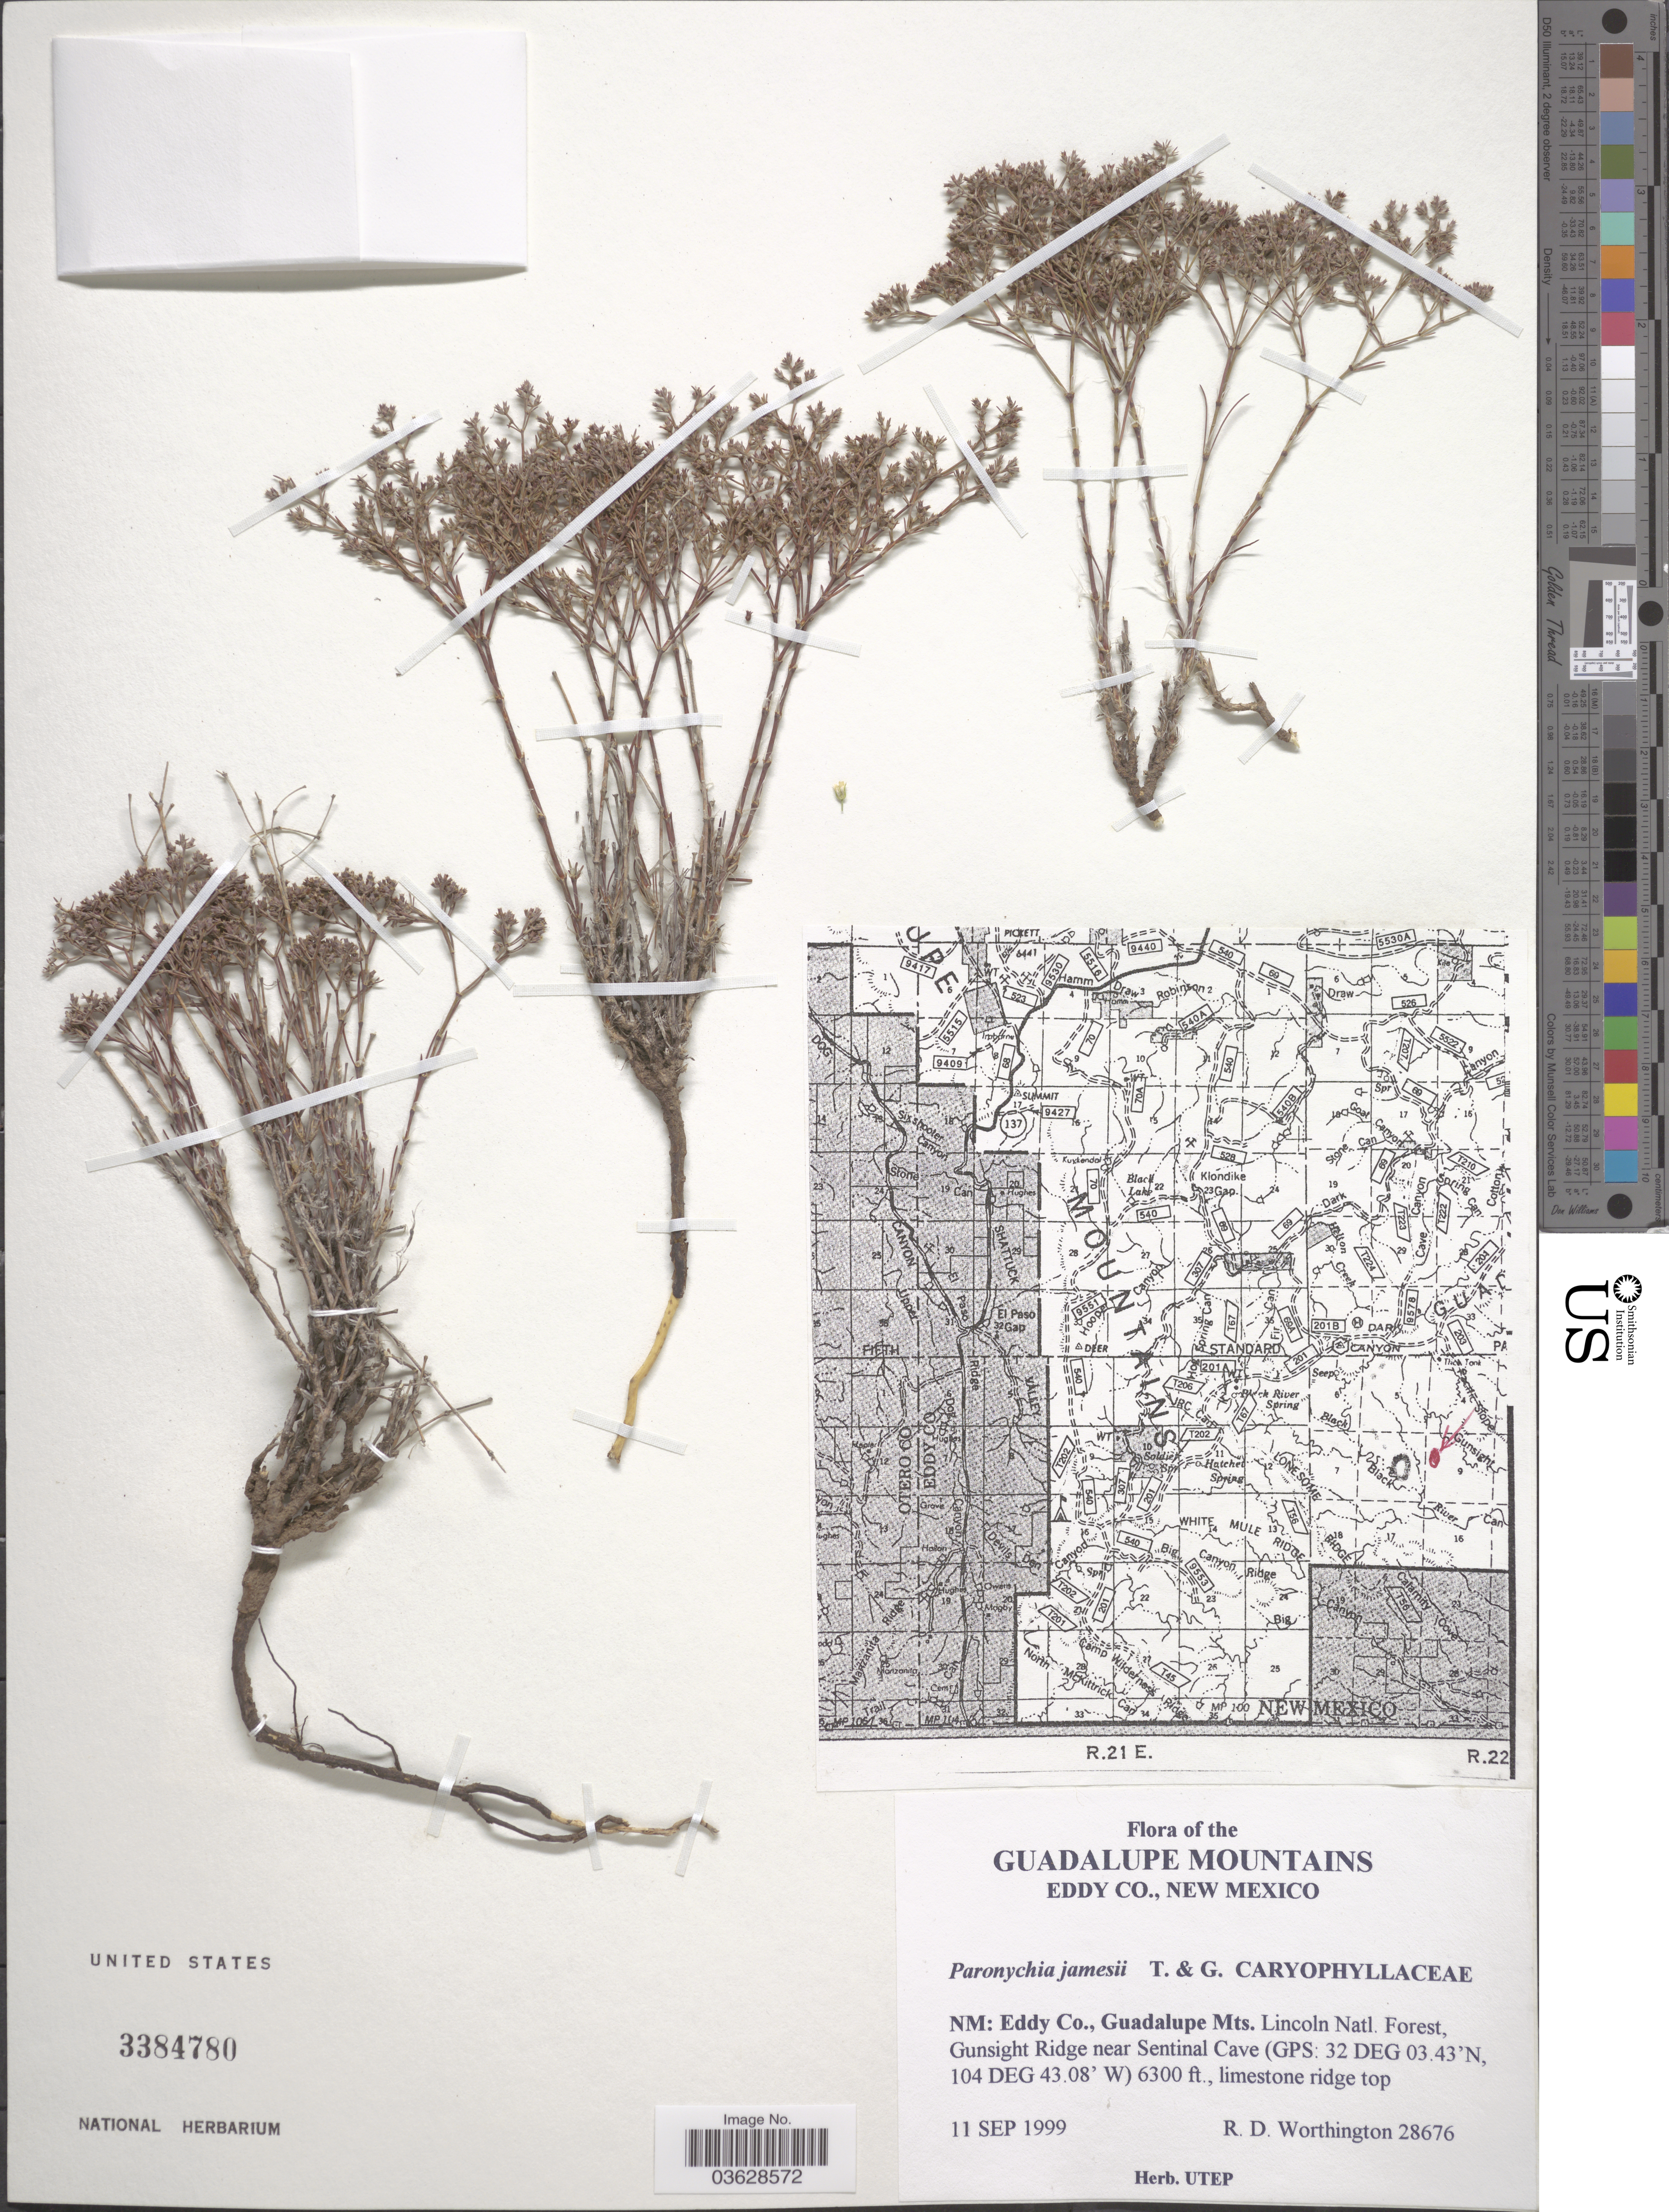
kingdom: Plantae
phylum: Tracheophyta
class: Magnoliopsida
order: Caryophyllales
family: Caryophyllaceae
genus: Paronychia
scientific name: Paronychia jamesii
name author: Torr. & A. Gray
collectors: R. Worthington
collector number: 28676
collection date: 1999-09-11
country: United States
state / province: New Mexico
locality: Guadalupe Mountains. Eddy Co. Guadalupe Mts. Lincoln Natl. Forest, Gunsight Ridge near Sentinal Cave.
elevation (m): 1920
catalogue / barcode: US 3384780